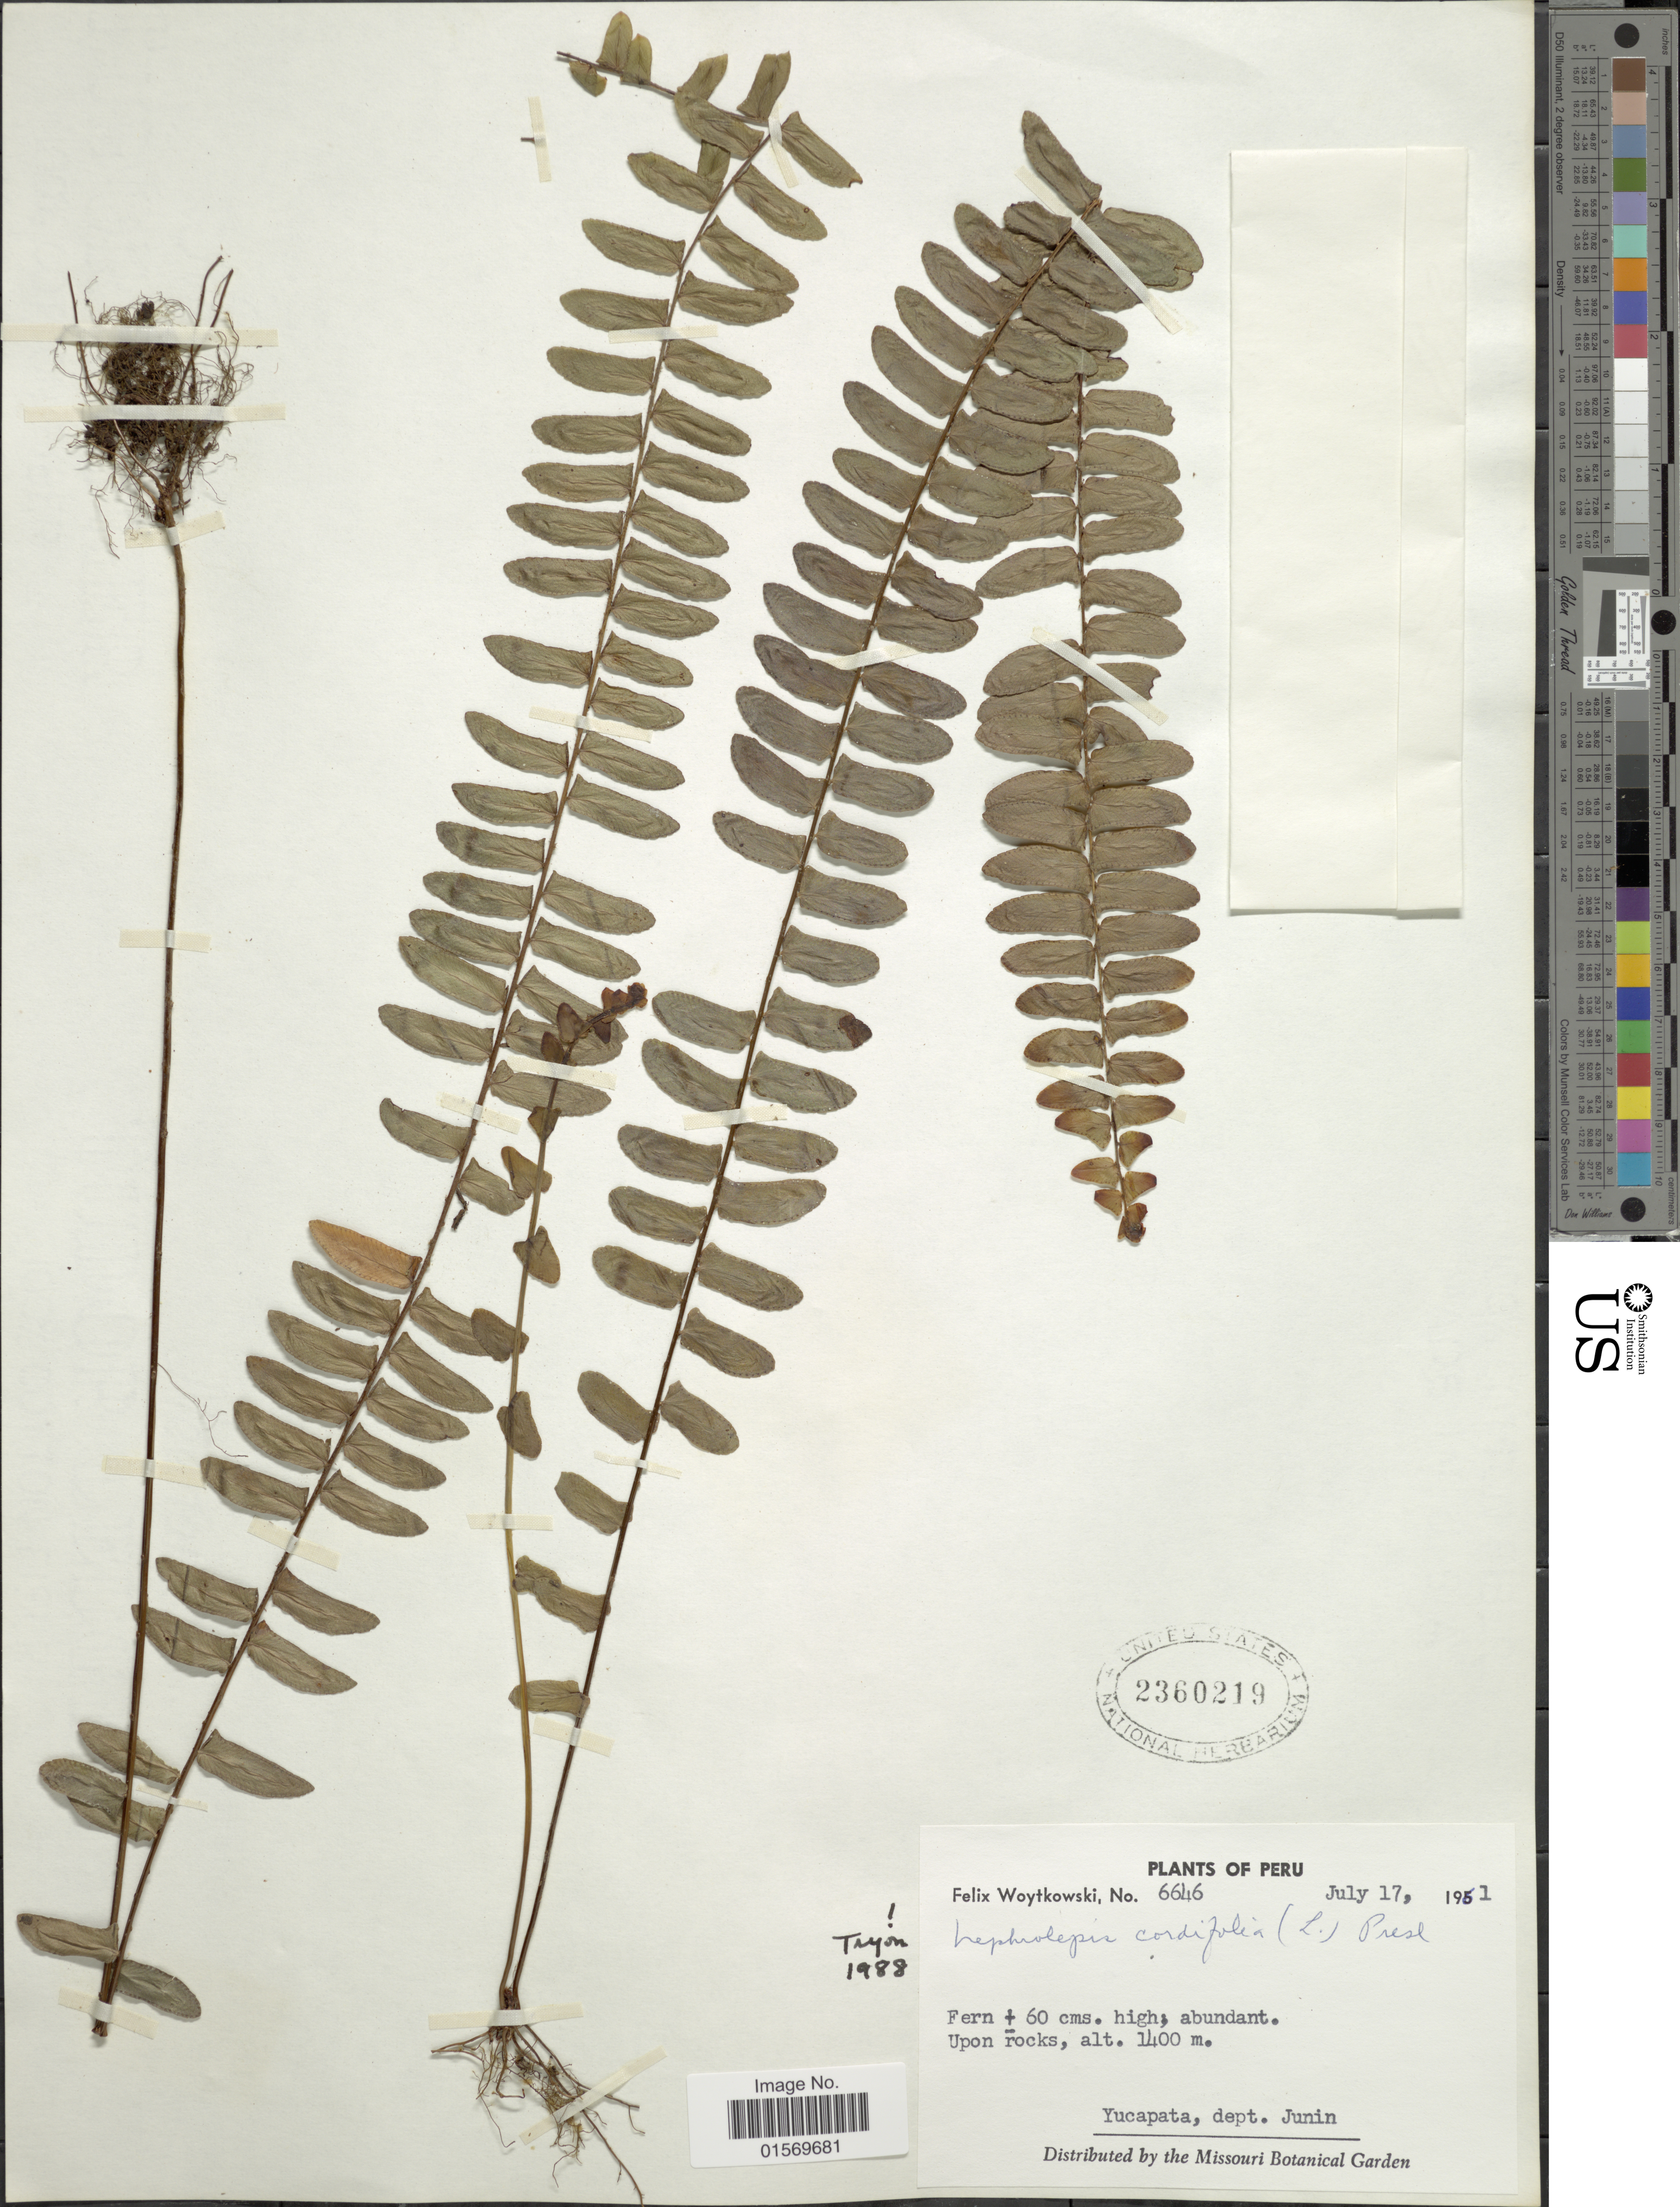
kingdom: Plantae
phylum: Tracheophyta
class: Polypodiopsida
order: Polypodiales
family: Nephrolepidaceae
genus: Nephrolepis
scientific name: Nephrolepis cordifolia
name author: (L.) C. Presl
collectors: F. Woytkowski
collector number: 6646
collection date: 1961-07-17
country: Peru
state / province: Junín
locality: Upon rocks, Yucapata.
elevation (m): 1400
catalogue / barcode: US 2360219